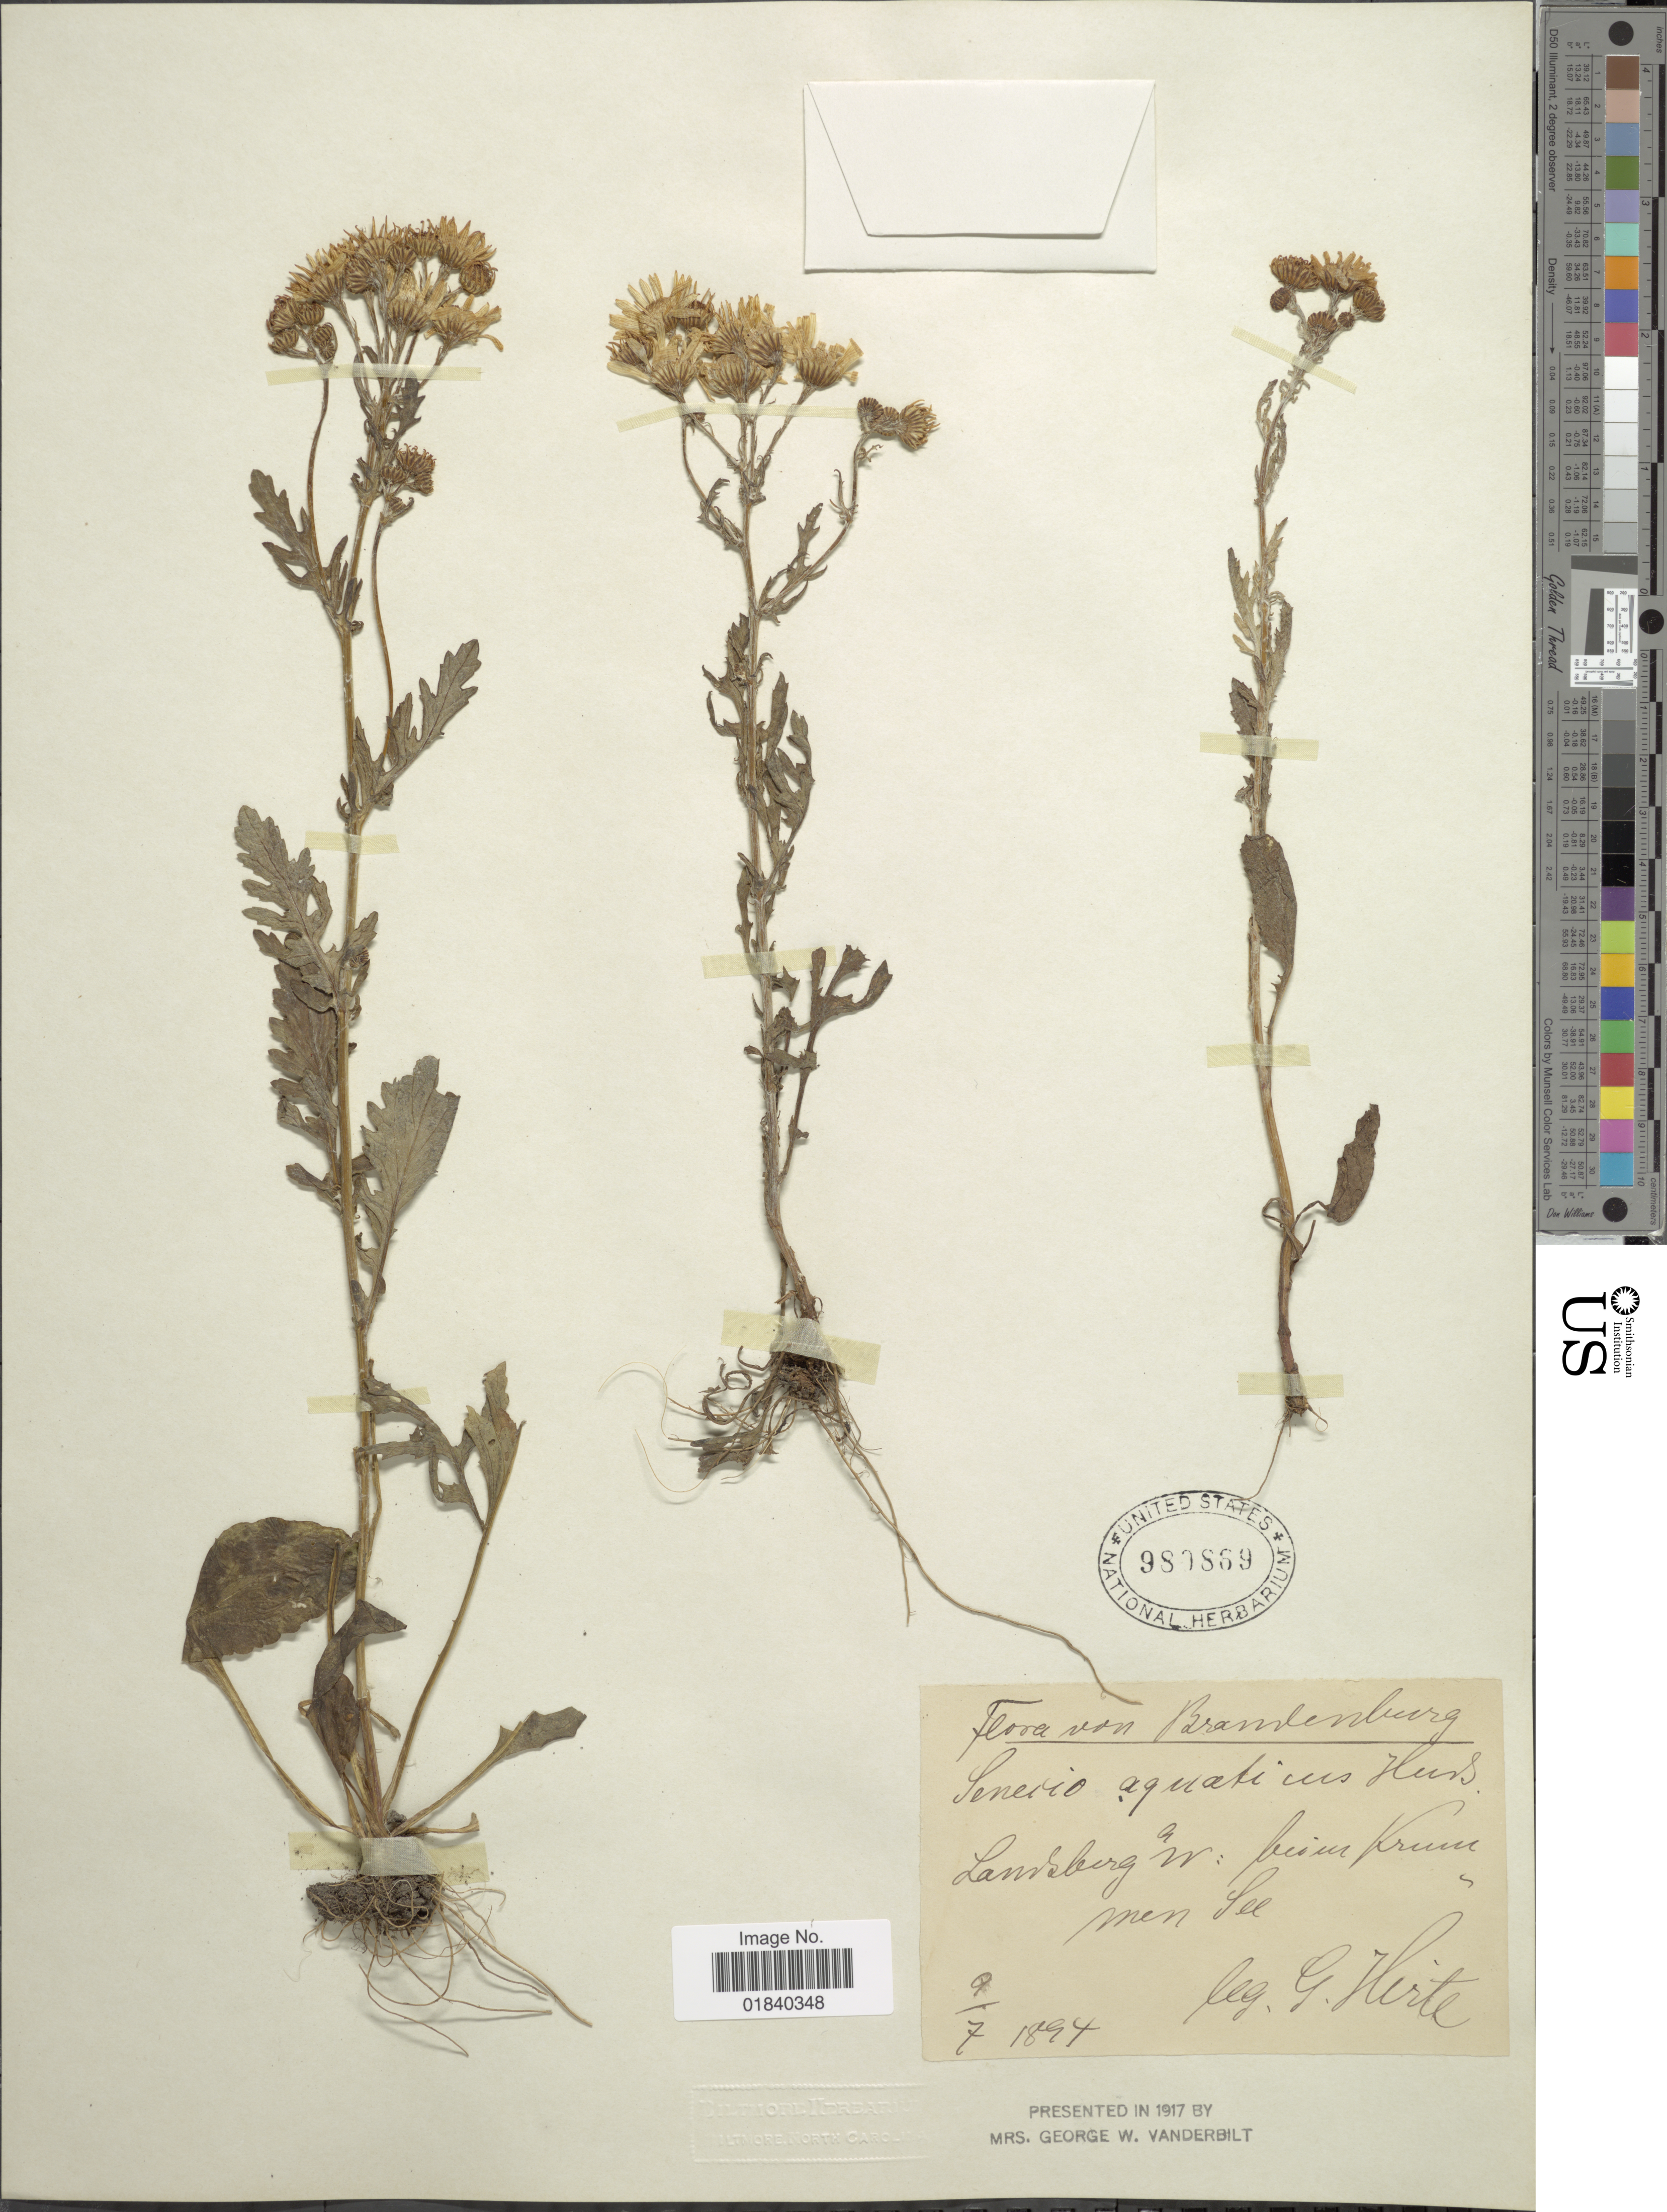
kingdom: Plantae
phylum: Tracheophyta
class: Magnoliopsida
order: Asterales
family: Asteraceae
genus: Senecio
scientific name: Senecio aquaticus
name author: Huds.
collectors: G. Hirte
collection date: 1894-07-09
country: Germany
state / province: Brandenburg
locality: Brandenburg, Landsberg a/w: beim Krummen See. [interpreted]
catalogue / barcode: US 980869